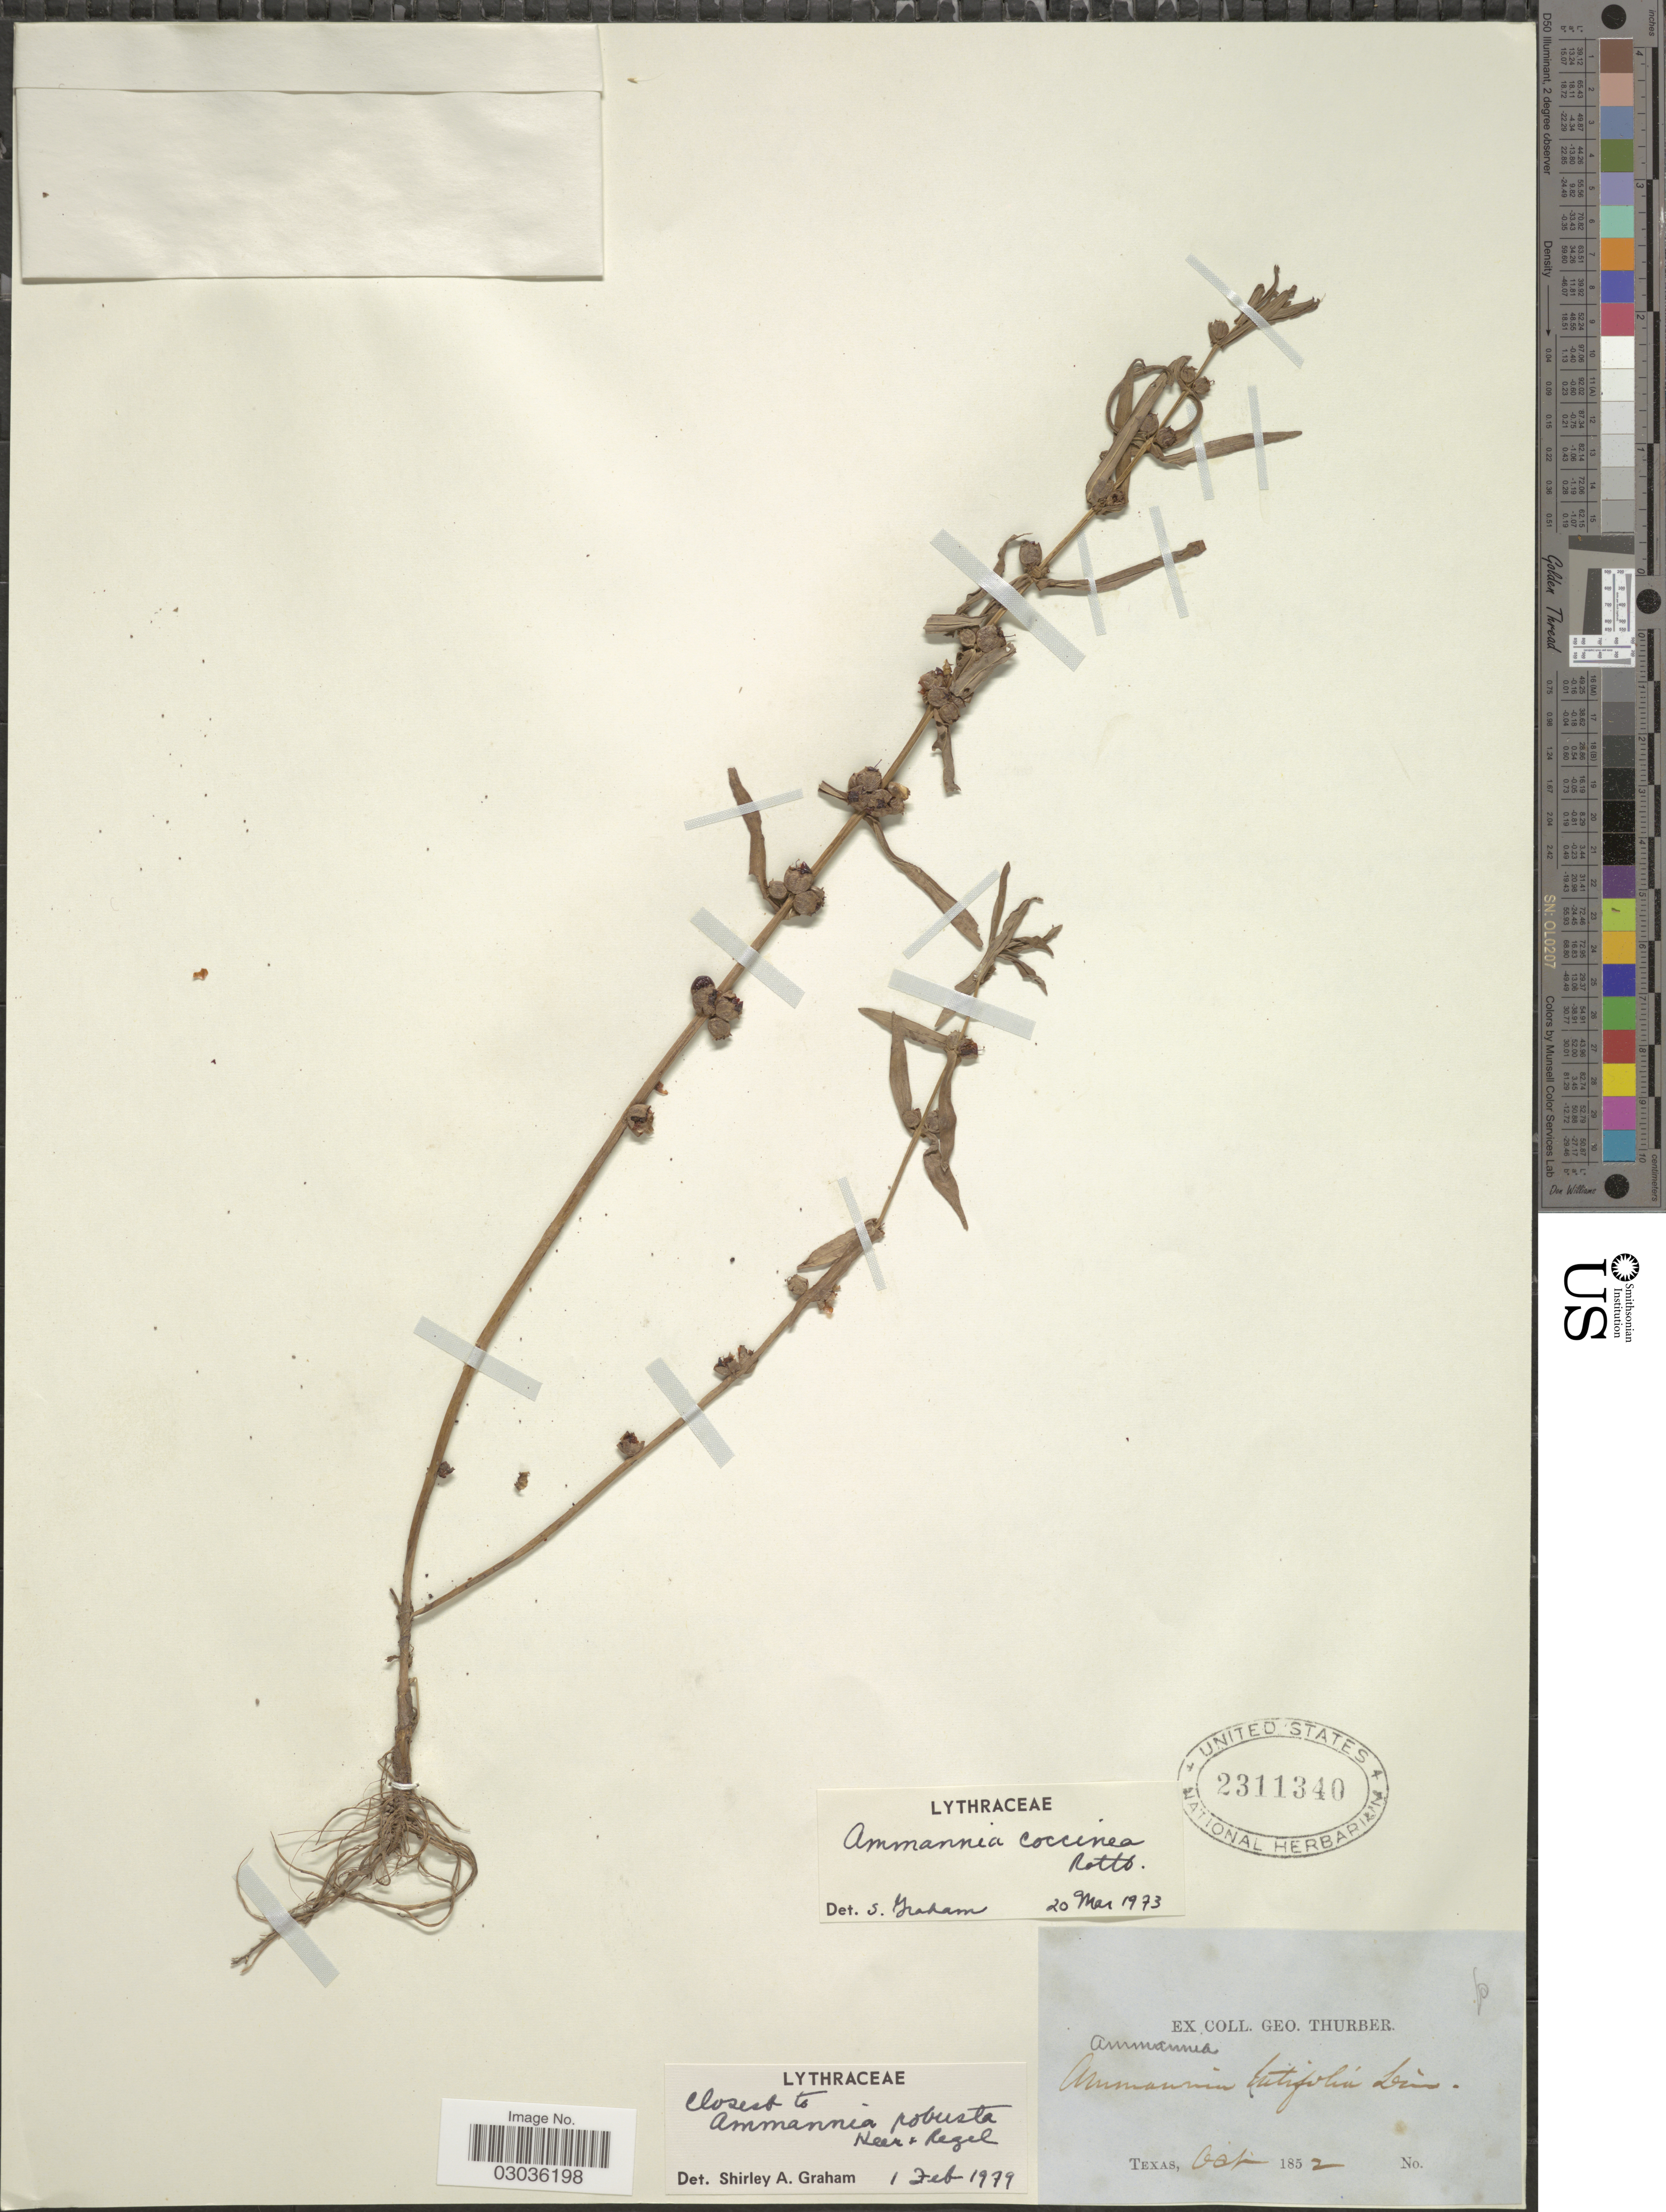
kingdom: Plantae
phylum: Tracheophyta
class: Magnoliopsida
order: Myrtales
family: Lythraceae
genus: Ammannia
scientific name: Ammannia robusta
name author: Heer & Regel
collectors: G. Thurber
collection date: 1852-10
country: United States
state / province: Texas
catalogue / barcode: US 2311340